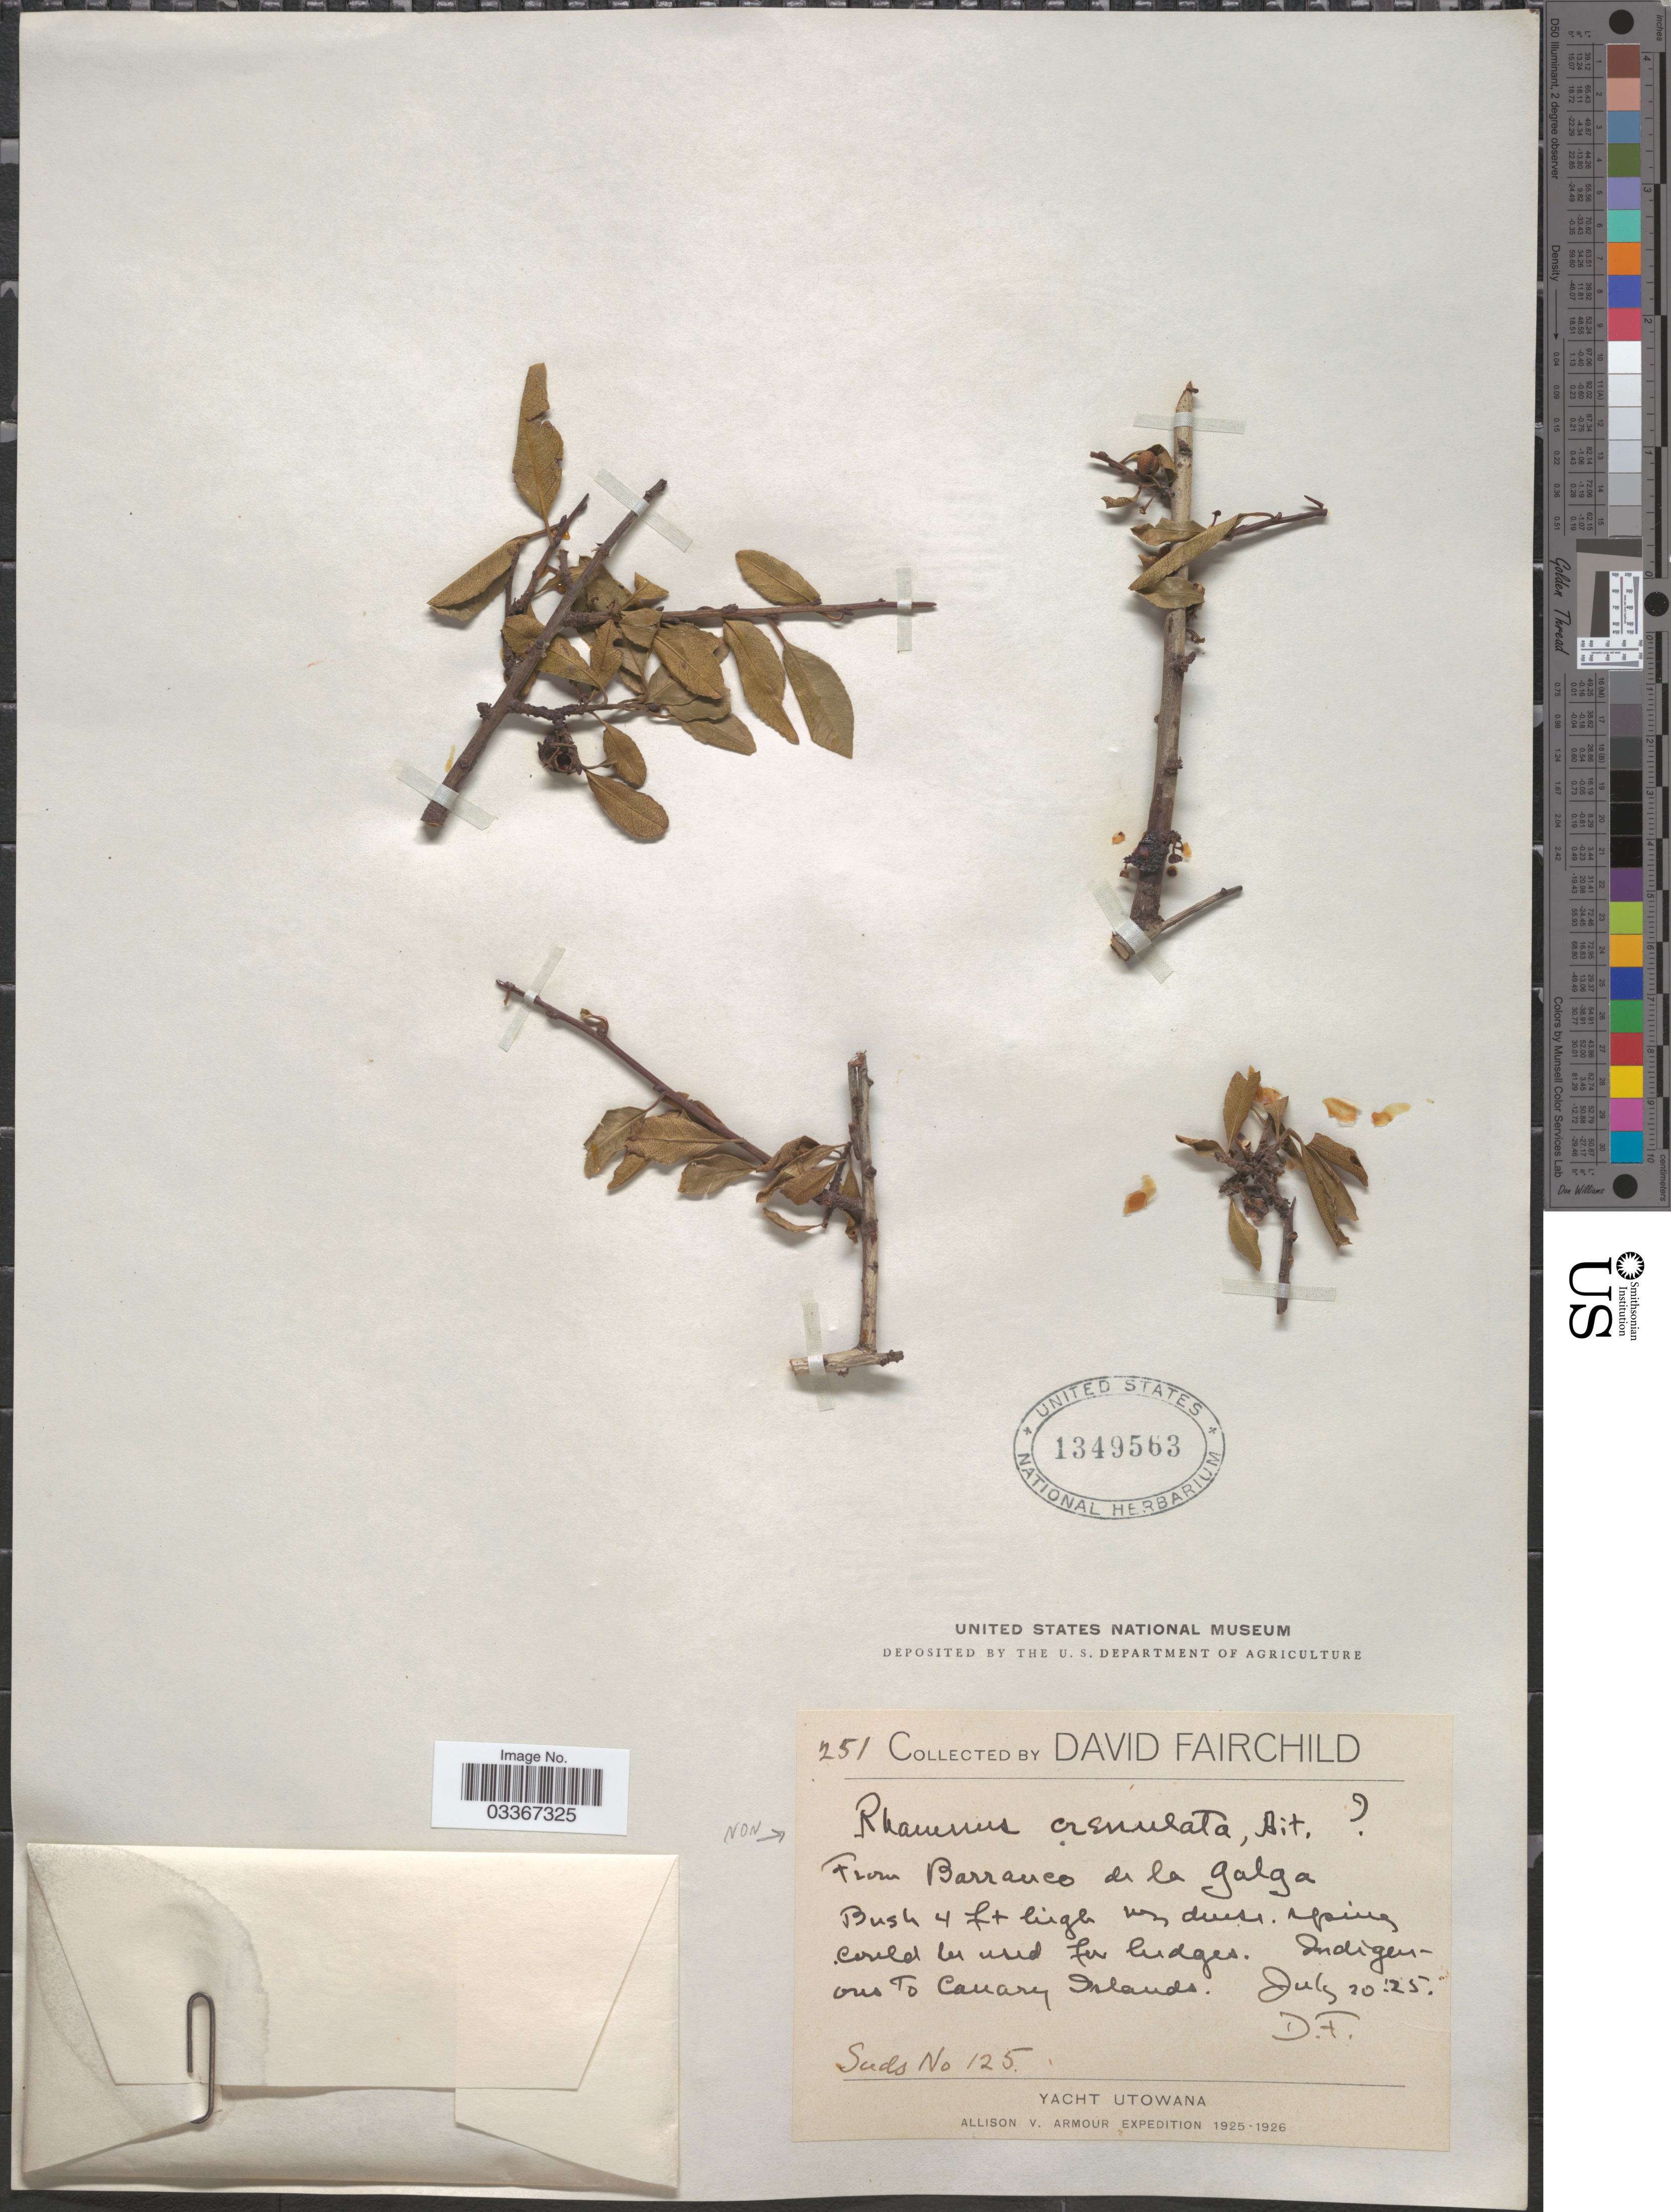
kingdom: Plantae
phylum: Tracheophyta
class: Magnoliopsida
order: Rosales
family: Rhamnaceae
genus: Rhamnus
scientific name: Rhamnus crenulata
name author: Aiton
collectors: D. Fairchild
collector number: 251?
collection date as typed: Transcribed d/m/y: 20/7/25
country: Spain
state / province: Canarias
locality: From Barranco de la galga. Indigenous to Canary Islands.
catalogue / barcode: US 1349563